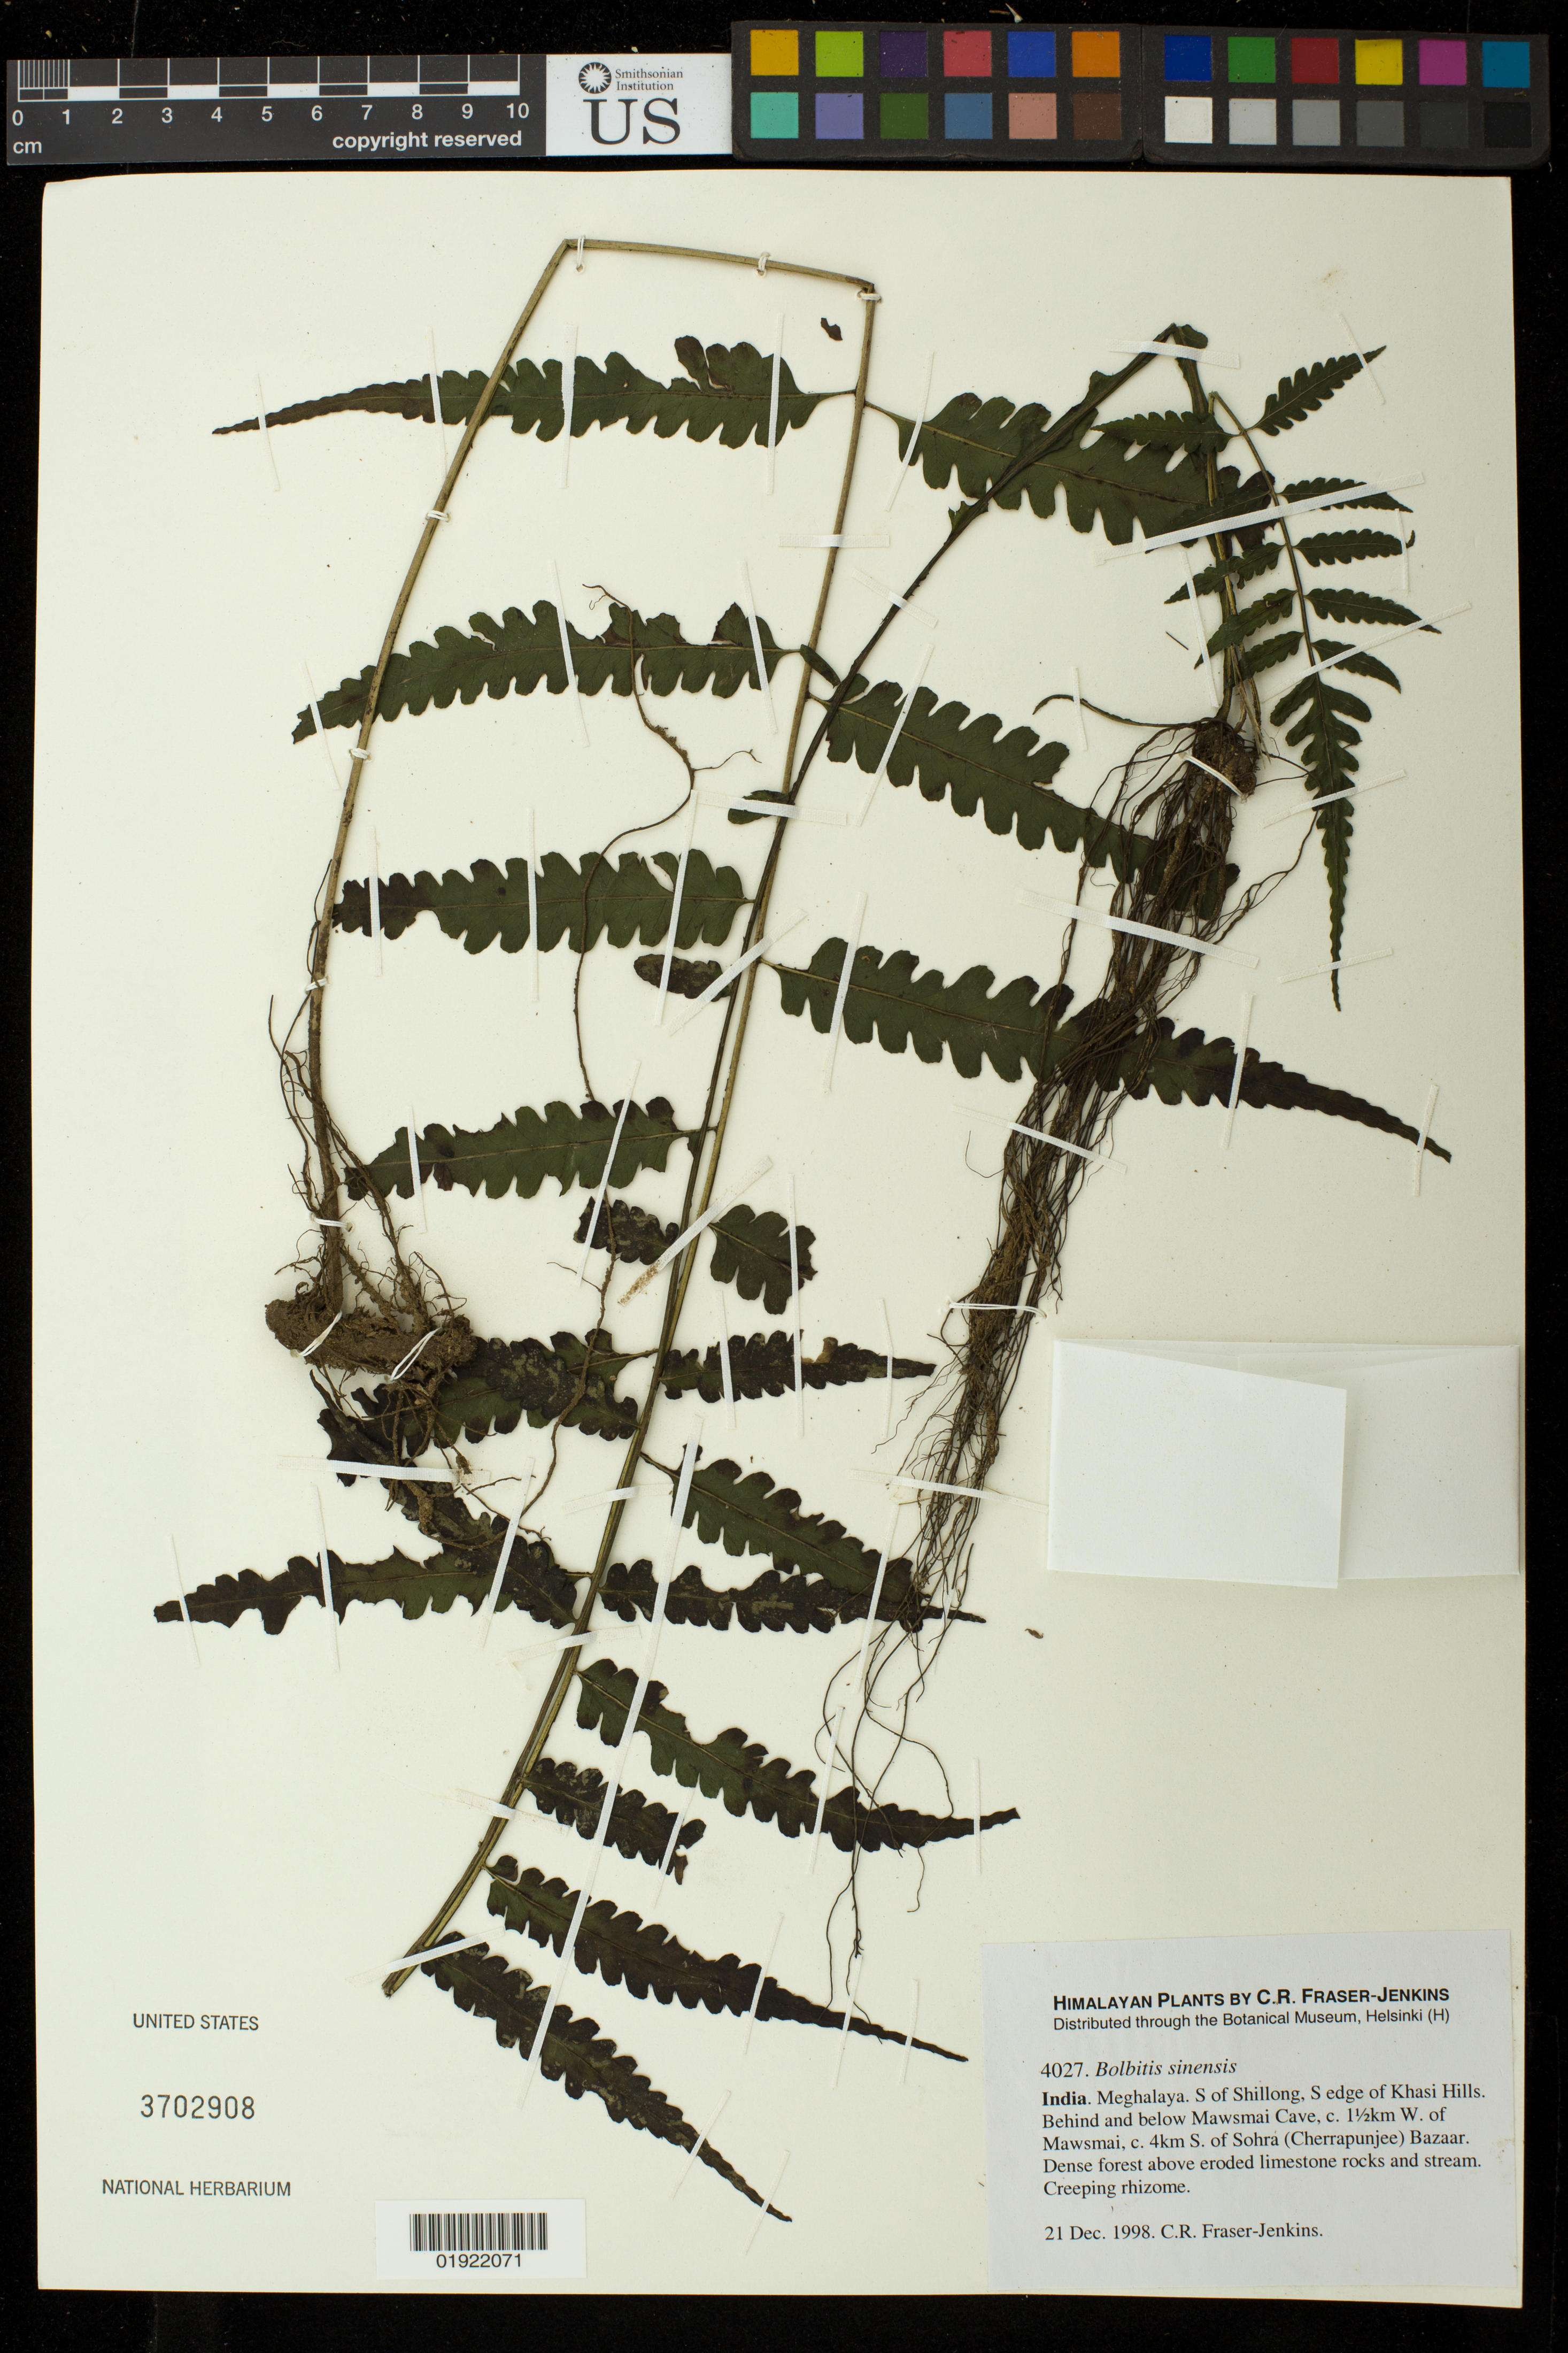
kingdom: Plantae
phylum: Tracheophyta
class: Polypodiopsida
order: Polypodiales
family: Dryopteridaceae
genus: Bolbitis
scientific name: Bolbitis sinensis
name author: (Baker) K. Iwats.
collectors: C. R. Fraser-Jenkins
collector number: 4027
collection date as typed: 21 Dec. 1998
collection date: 1998-12-21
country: India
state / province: Meghalaya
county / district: Khasi Hills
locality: S of Shillong, S edge of Khasi Hills. Behind and below Mawsmai Cave, c. 1 1/2km W. of Mawsmai, c. 4km S. of Sohra (Cherrapunjee) Bazaar.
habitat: dense forest above eroded limestone rocks and stream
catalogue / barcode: US 3702908